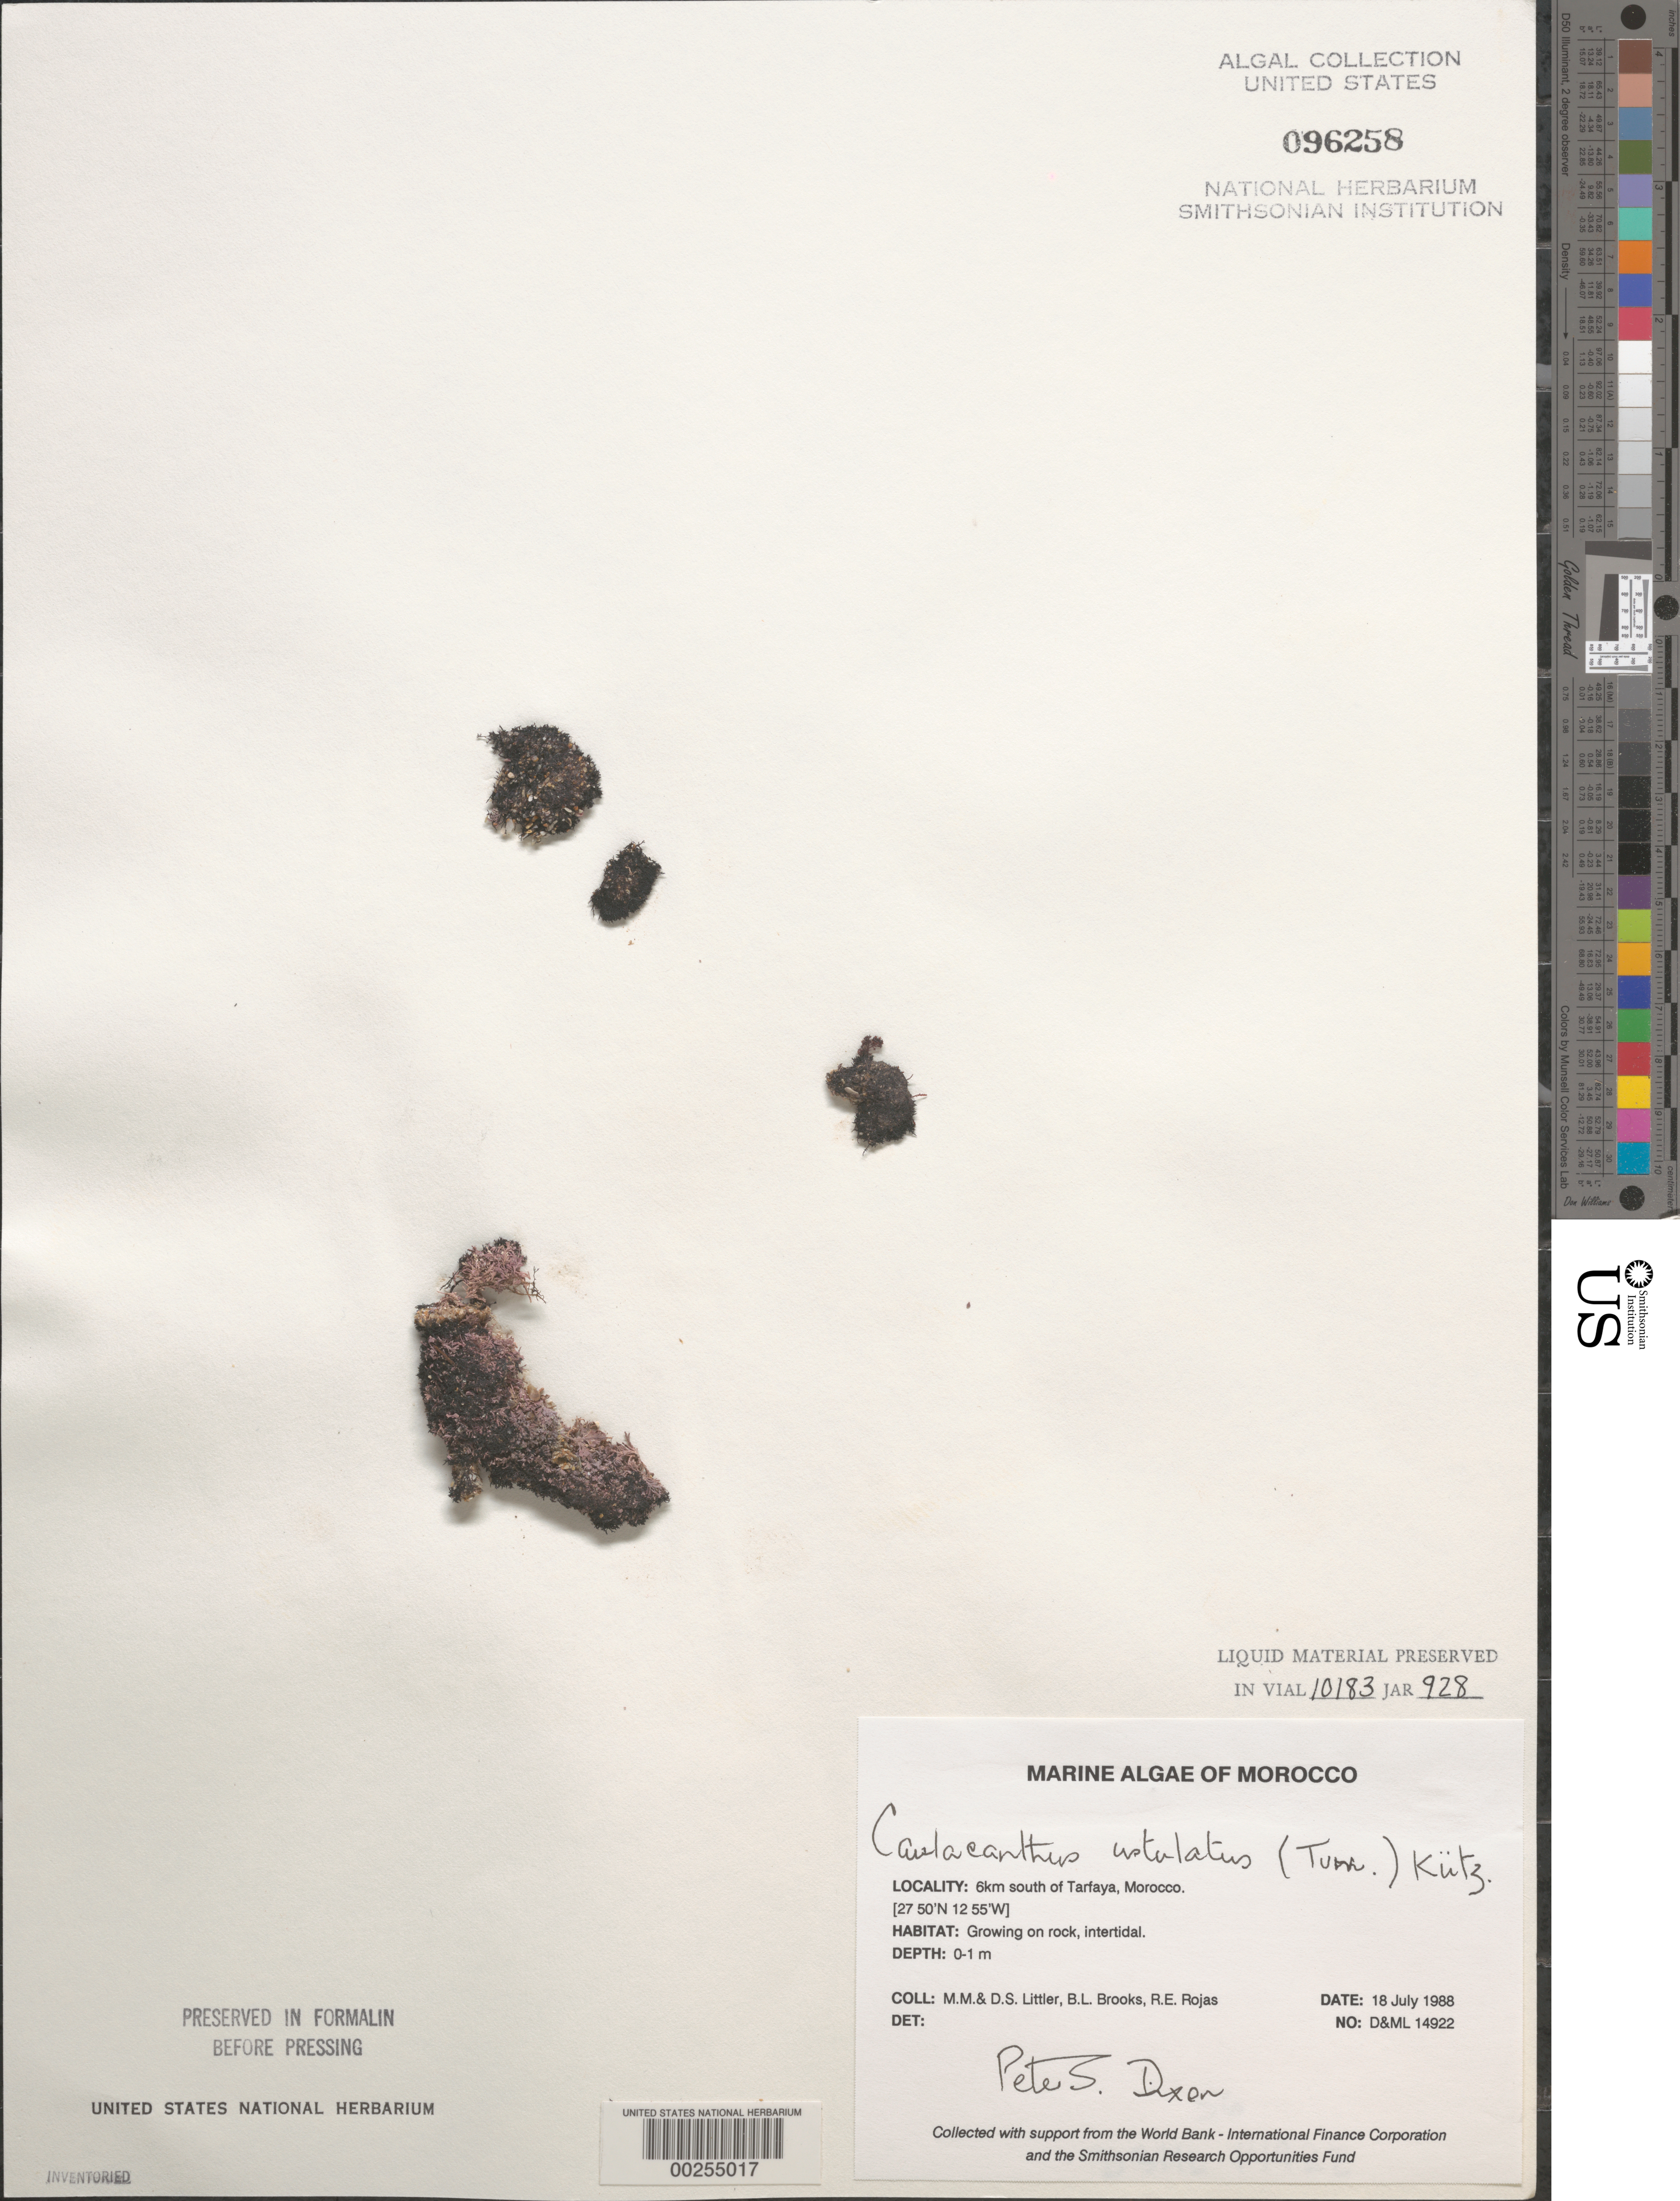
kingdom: Plantae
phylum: Rhodophyta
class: Florideophyceae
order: Gigartinales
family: Caulacanthaceae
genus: Caulacanthus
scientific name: Caulacanthus ustulatus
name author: (Mert. ex Turner) Kütz.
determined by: Dixon, P. S.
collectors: M. M. Littler, D. S. Littler, B. Brooks & R. Rojas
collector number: D&ML 14922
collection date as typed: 18 Jul 1988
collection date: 1988-07-18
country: Morocco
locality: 6 km south of Tarfaya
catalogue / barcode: US 96258